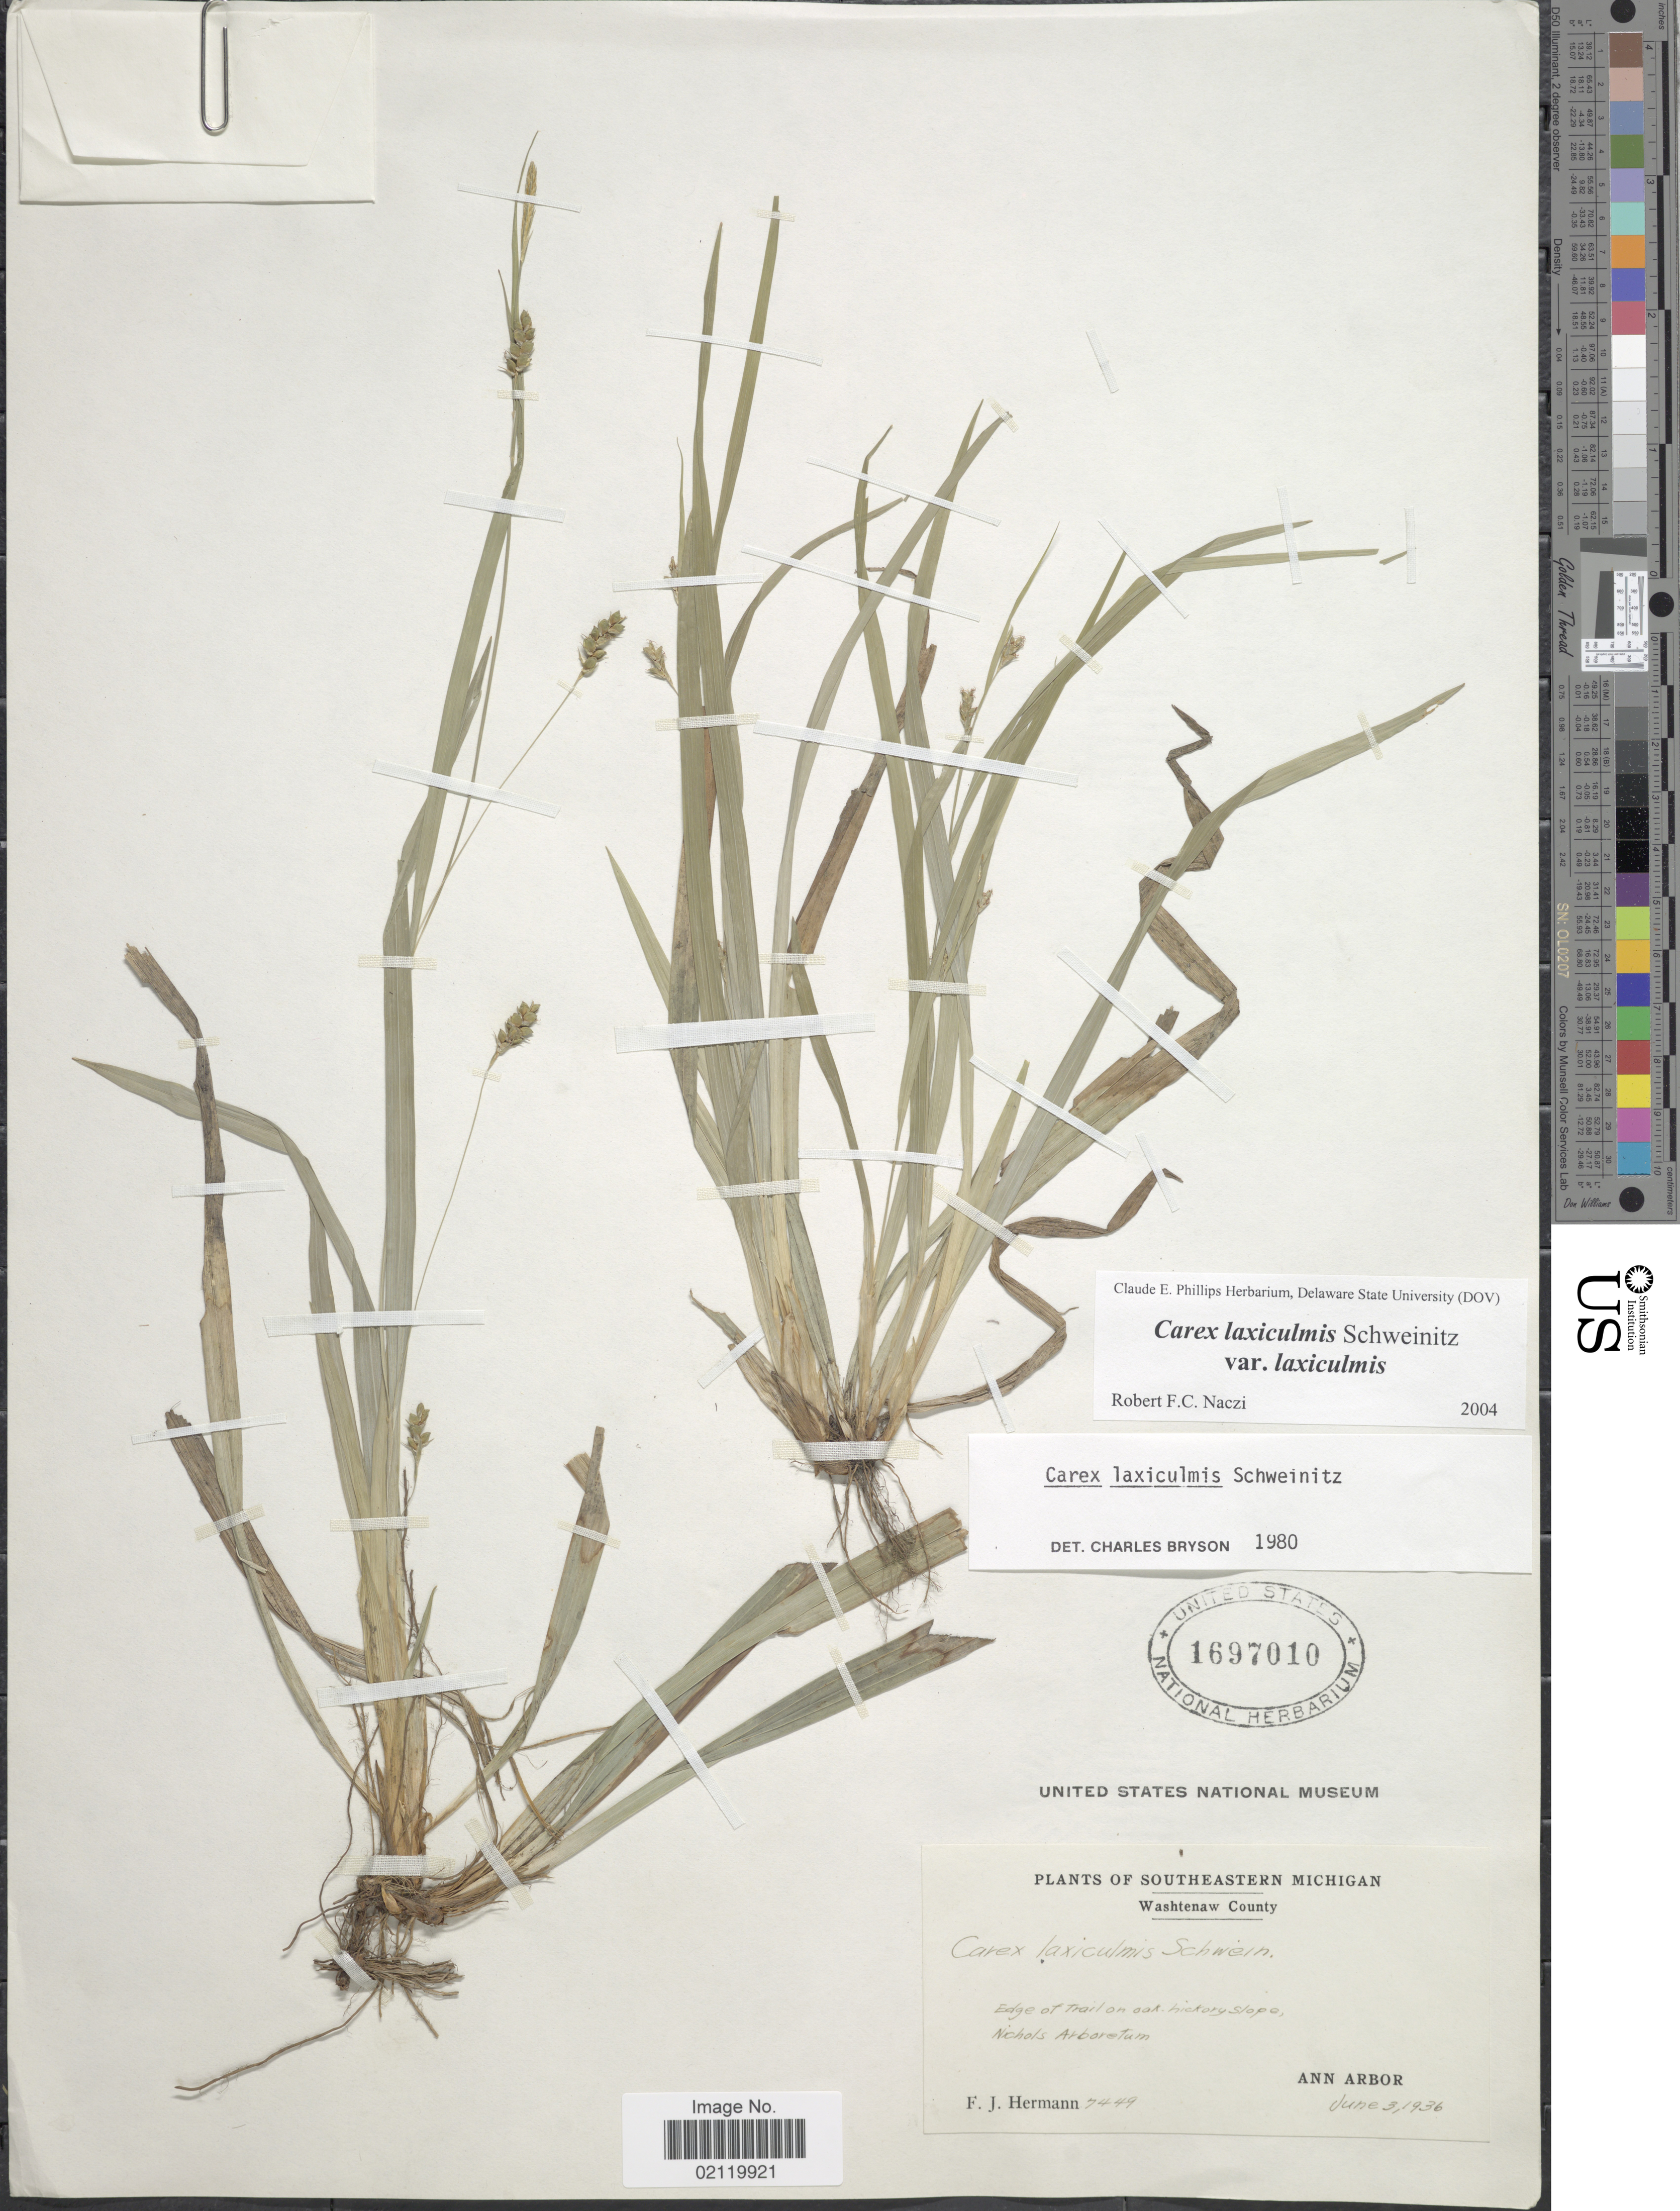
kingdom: Plantae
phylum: Tracheophyta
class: Liliopsida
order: Poales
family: Cyperaceae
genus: Carex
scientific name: Carex laxiculmis var. laxiculmis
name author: Schwein.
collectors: F. J. Hermann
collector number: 7449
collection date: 1936-06-03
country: United States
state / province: Michigan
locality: Southeastern Michigan. Washtenaw County. Edge of Trail on oak hickory slope, Nichols Arboretum. Ann Arboretum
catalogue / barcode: US 1697010